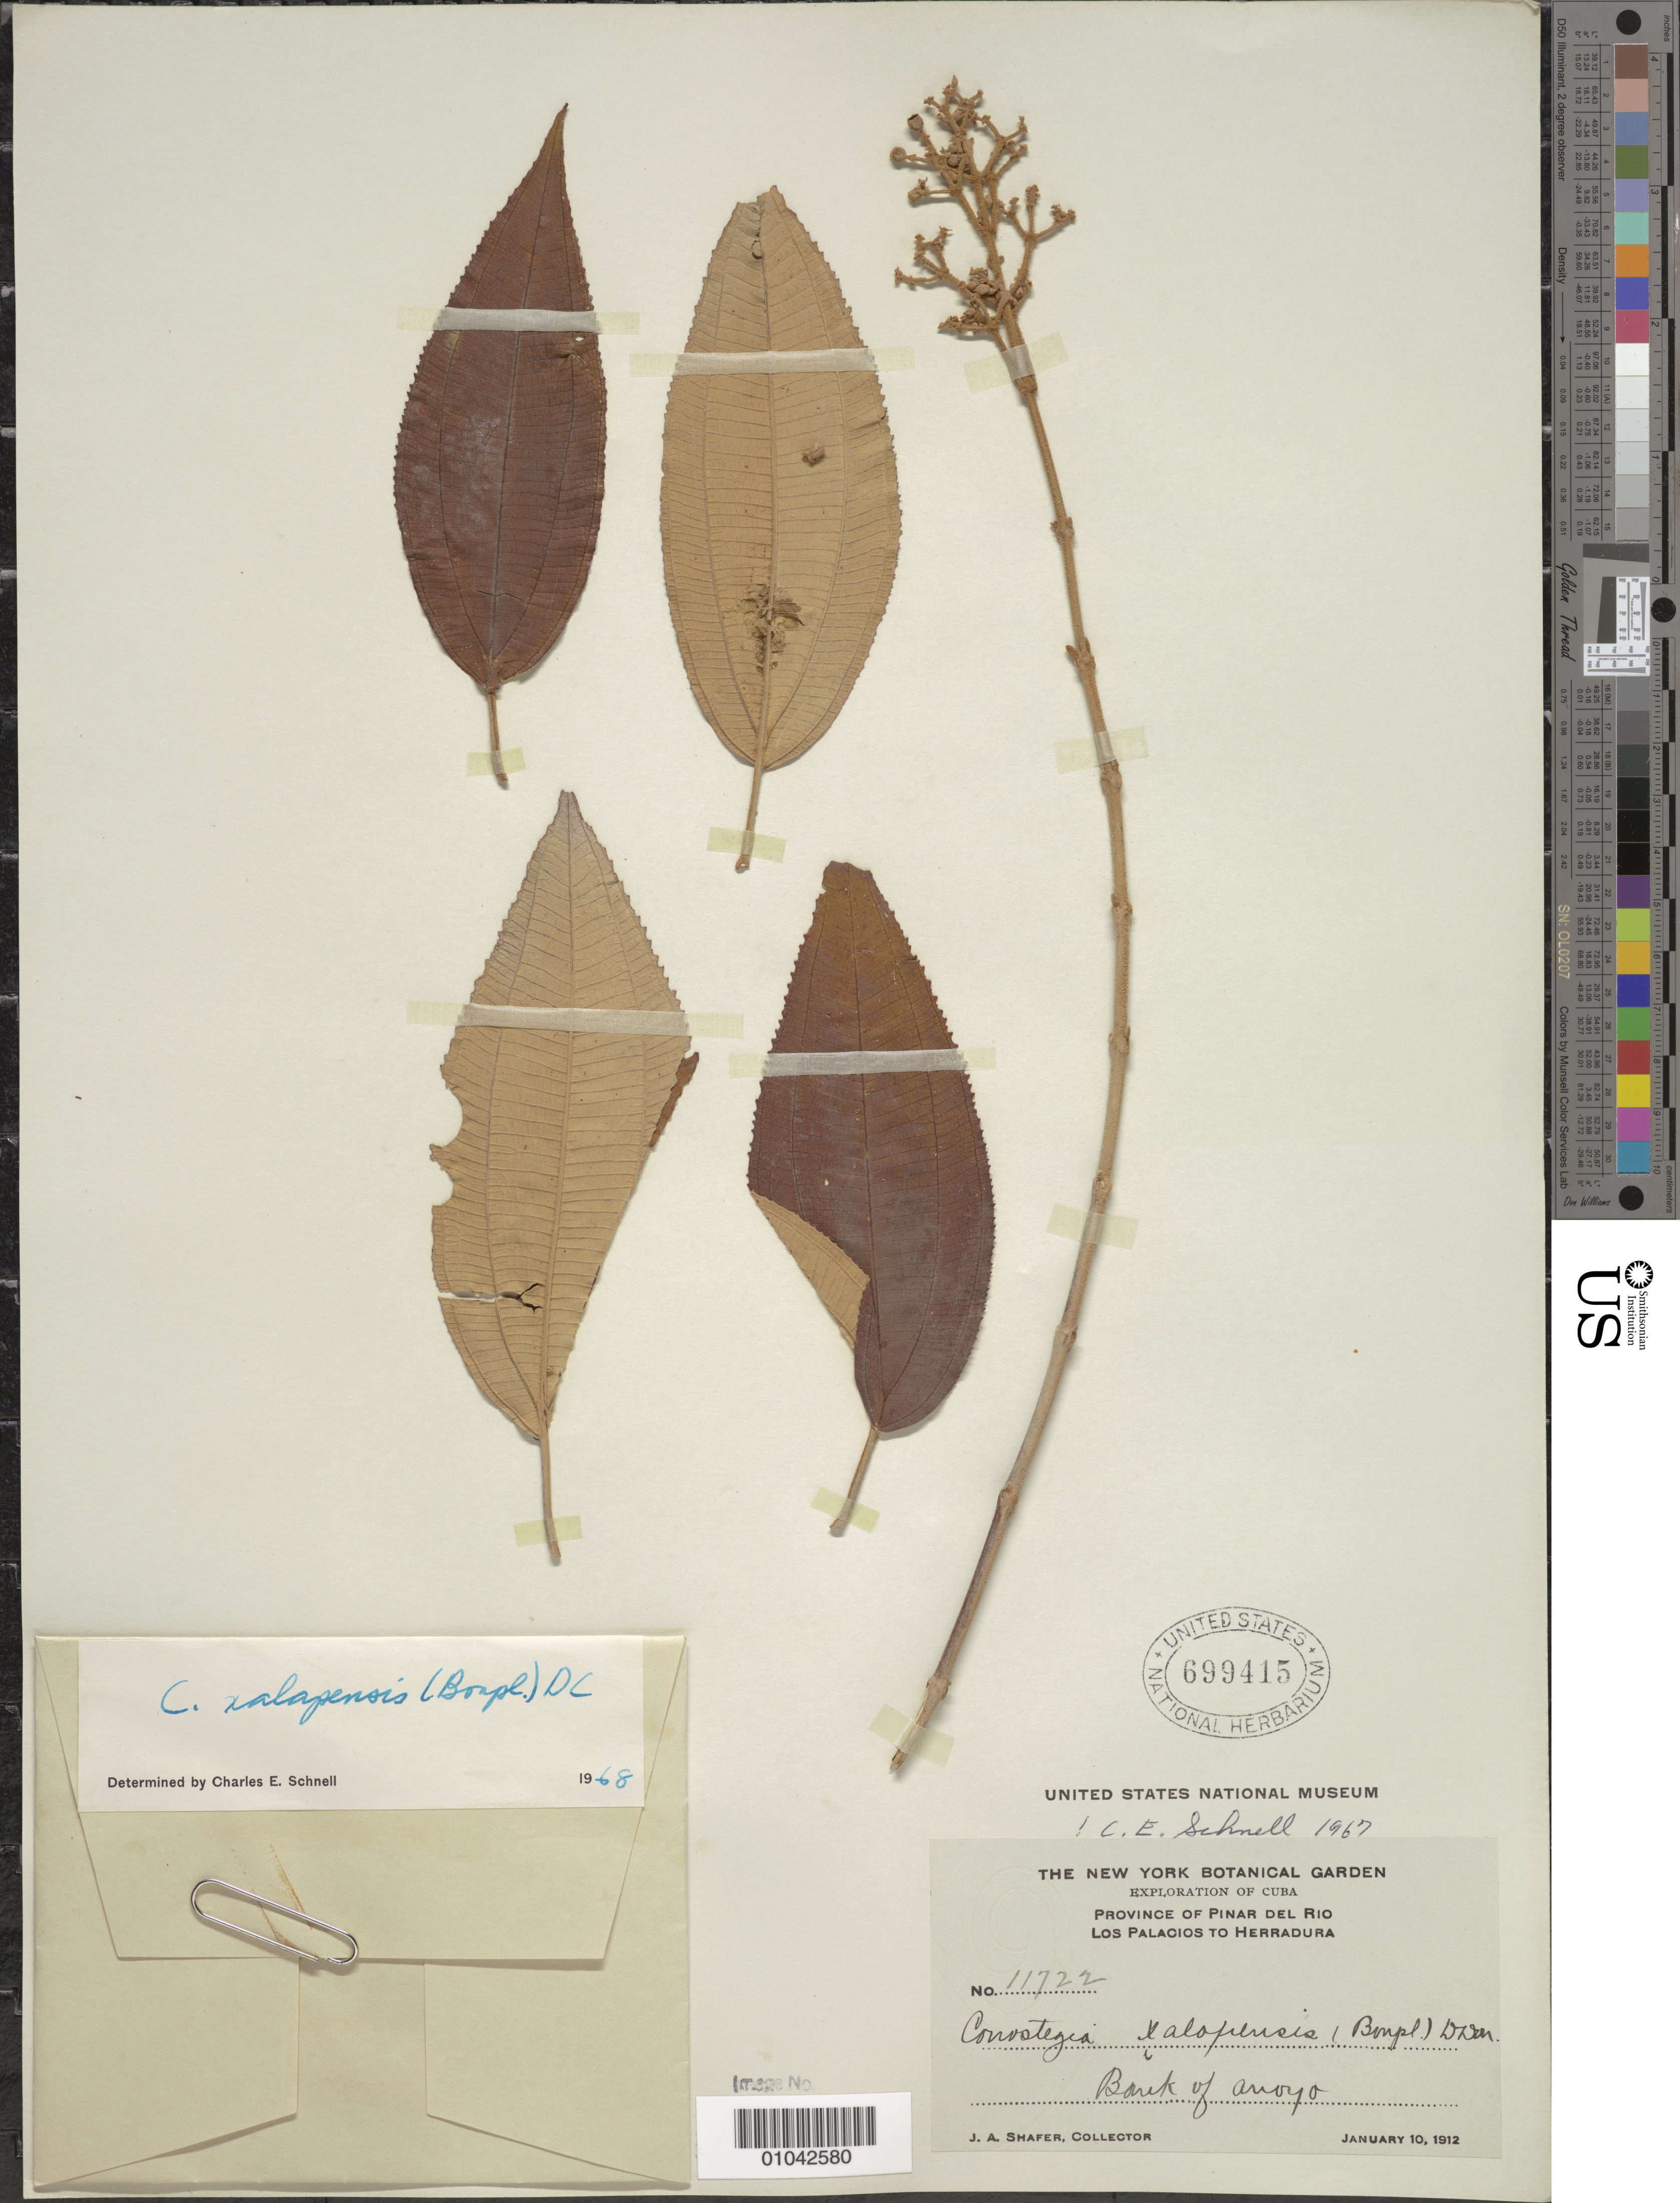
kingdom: Plantae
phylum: Tracheophyta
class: Magnoliopsida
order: Myrtales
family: Melastomataceae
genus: Conostegia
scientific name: Conostegia xylapensis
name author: (Bonpl.) D. Don ex DC.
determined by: Schnell, C. E.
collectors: J. A. Shafer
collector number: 11722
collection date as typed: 10 Jan 1912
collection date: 1912-01-10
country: Cuba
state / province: Pinar del Rio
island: Cuba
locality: Los Palacios to Herradura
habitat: Bank of arroyo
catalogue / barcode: US 699415